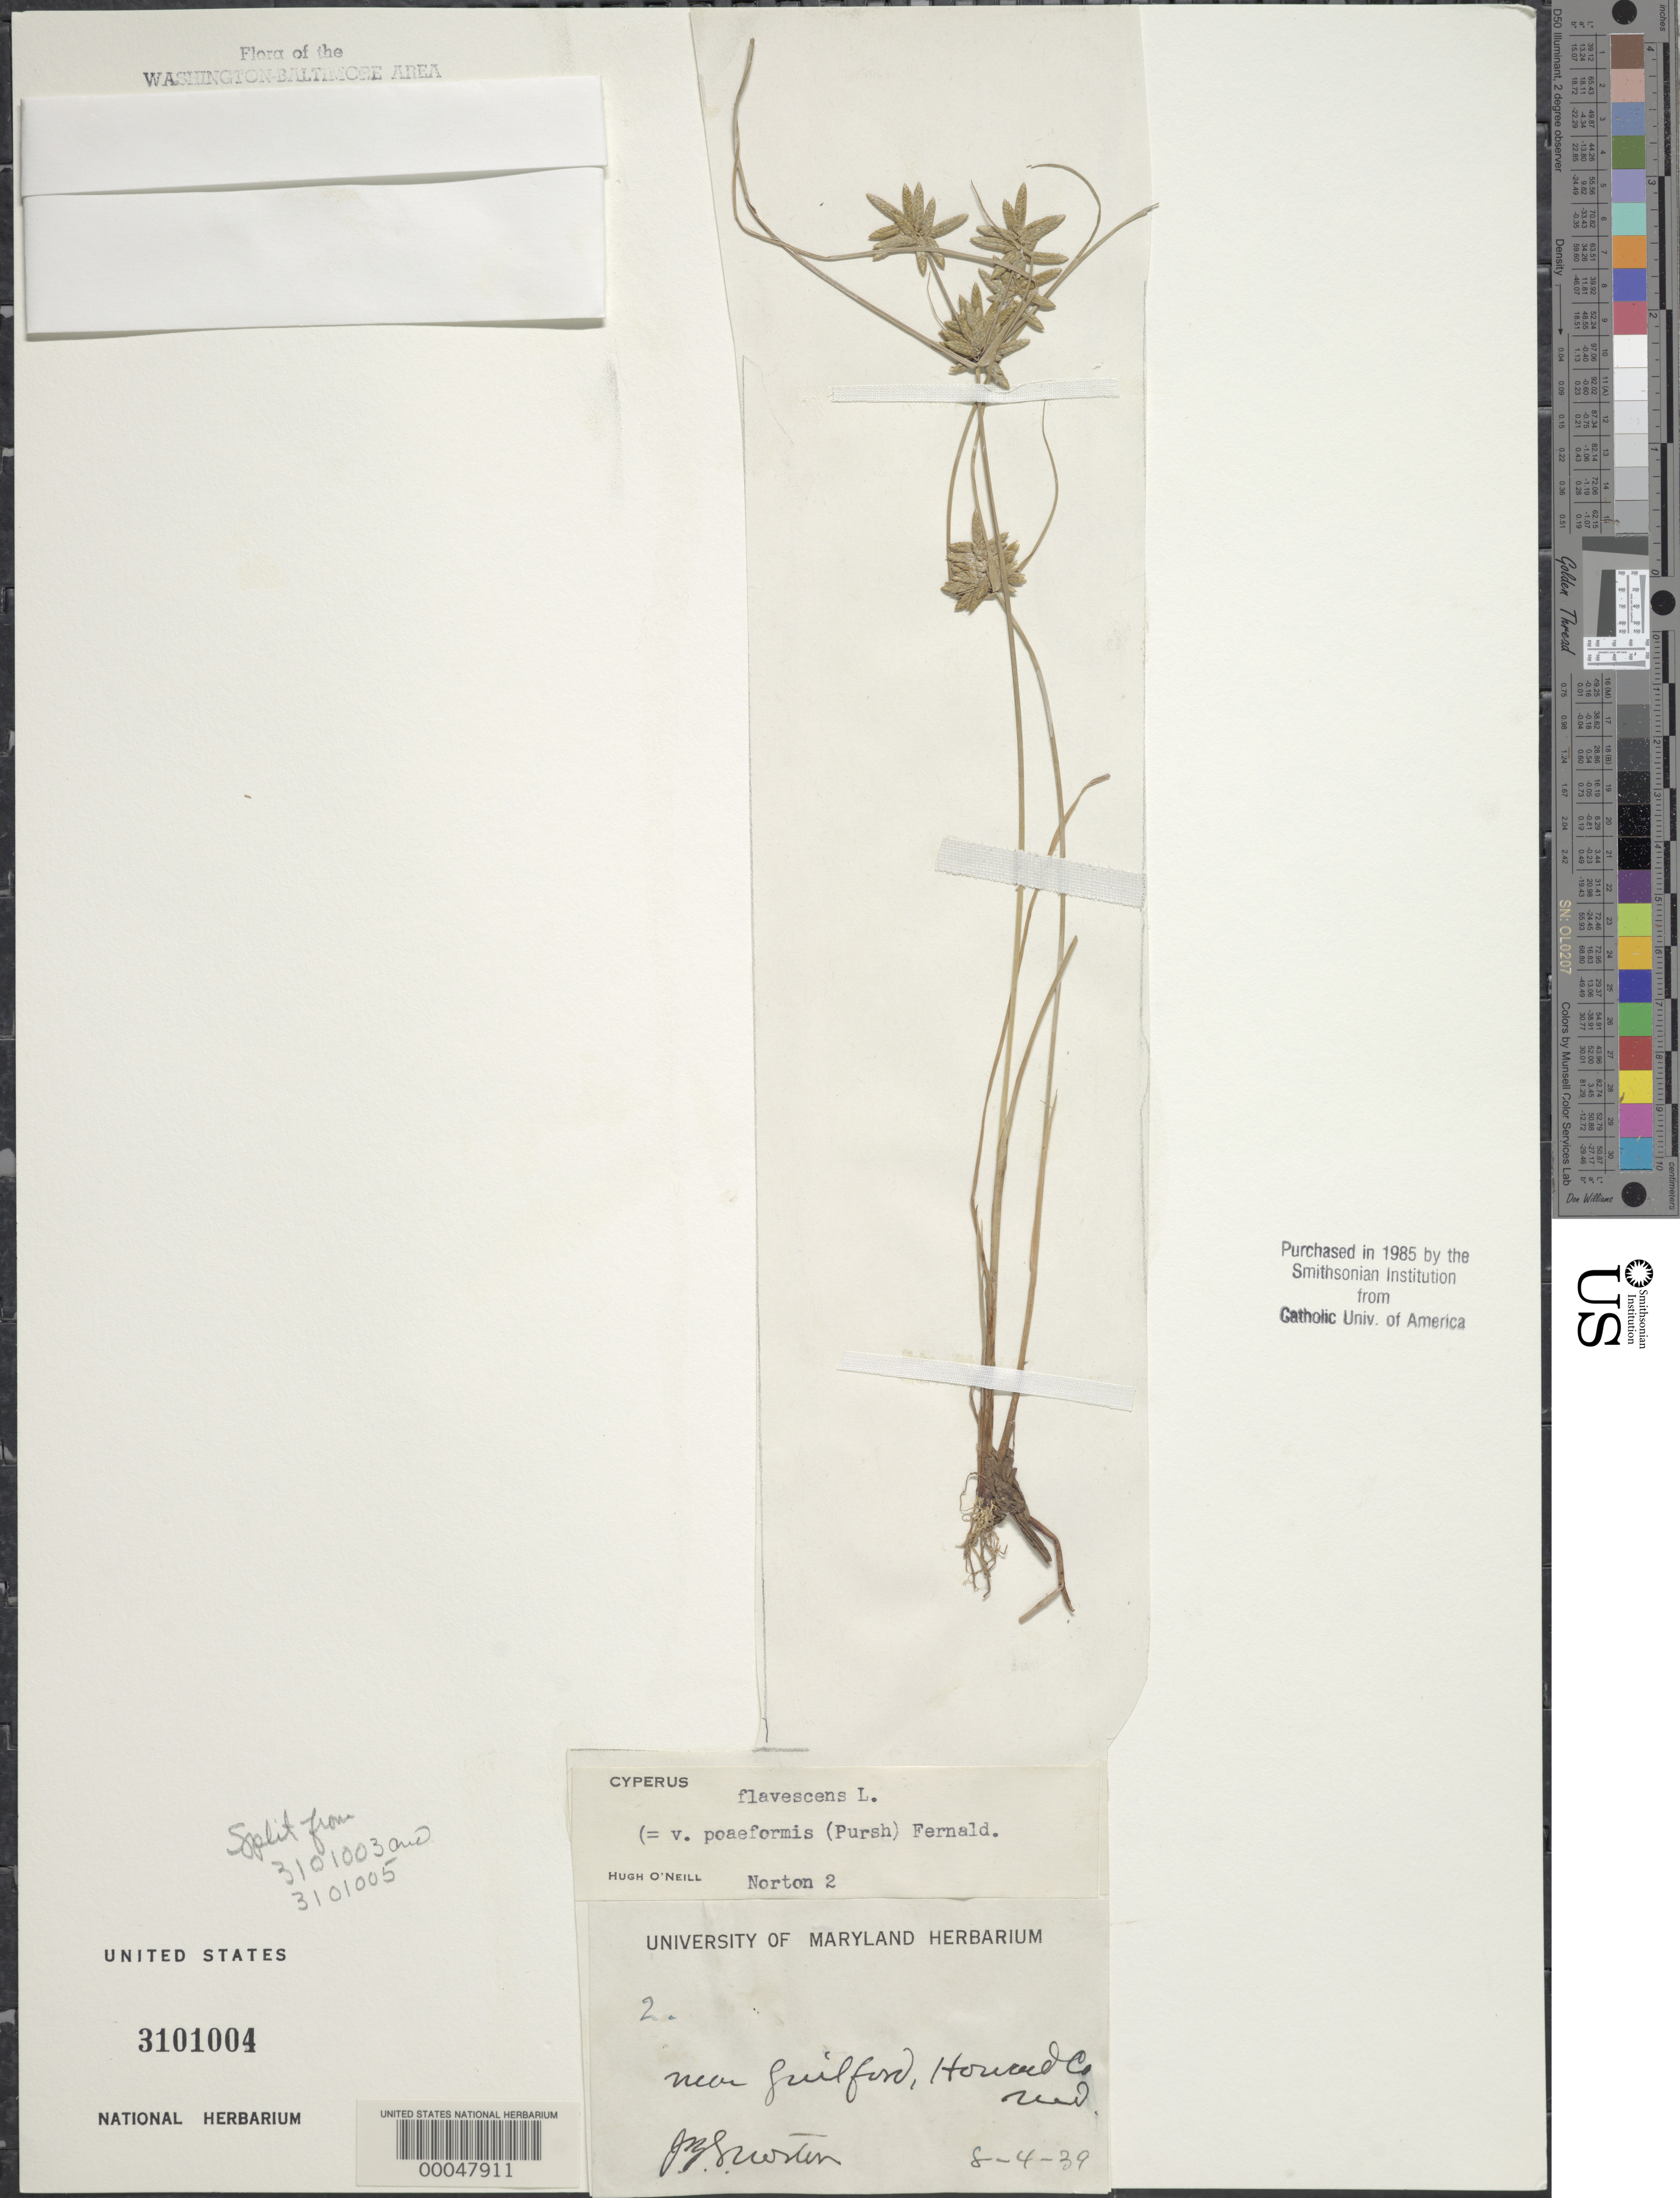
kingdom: Plantae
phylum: Tracheophyta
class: Liliopsida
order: Poales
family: Cyperaceae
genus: Cyperus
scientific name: Cyperus flavescens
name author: L.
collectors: J. B. S. Norton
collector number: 2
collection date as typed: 08 Apr 1939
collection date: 1939-04-08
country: United States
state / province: Maryland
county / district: Howard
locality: Near Guilford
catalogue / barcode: US 3101004